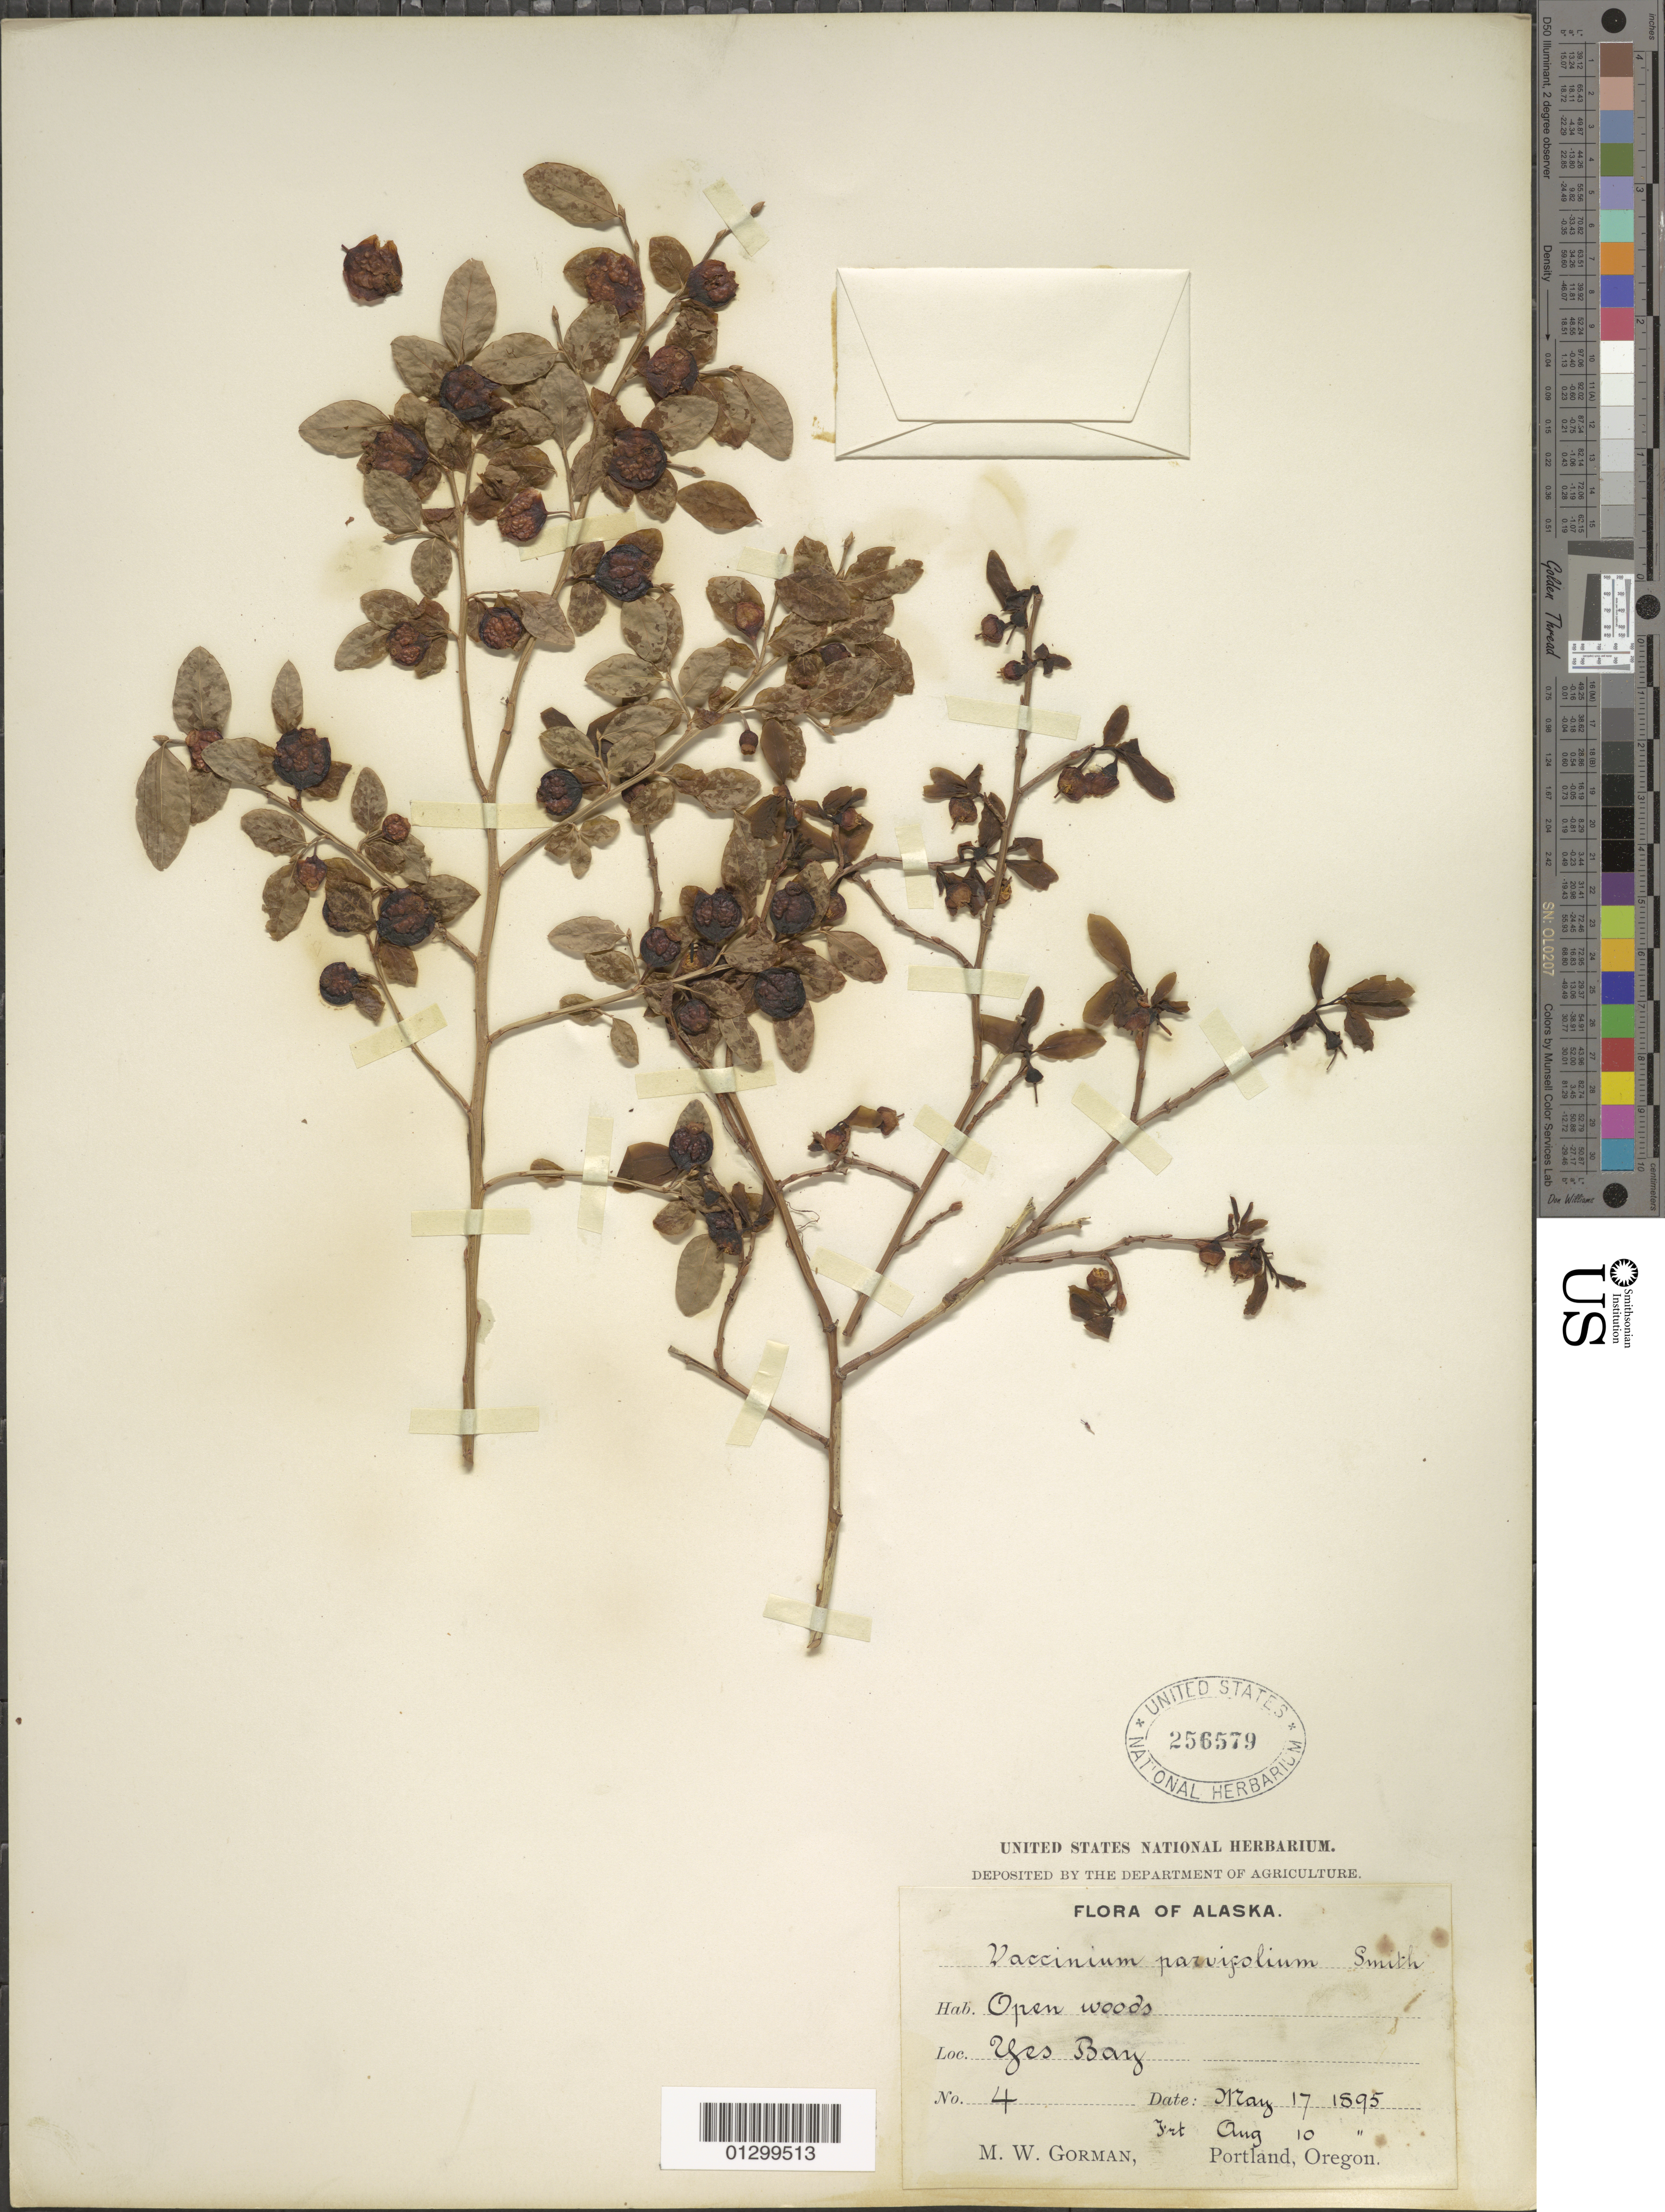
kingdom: Plantae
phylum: Tracheophyta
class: Magnoliopsida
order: Ericales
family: Ericaceae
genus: Vaccinium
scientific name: Vaccinium parvifolium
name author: Small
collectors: M. W. Gorman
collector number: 4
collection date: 1895-05-17/1895-08-10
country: United States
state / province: Alaska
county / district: Ketchikan Gateway Borough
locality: Yes Bay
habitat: Open woods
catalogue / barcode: US 256579